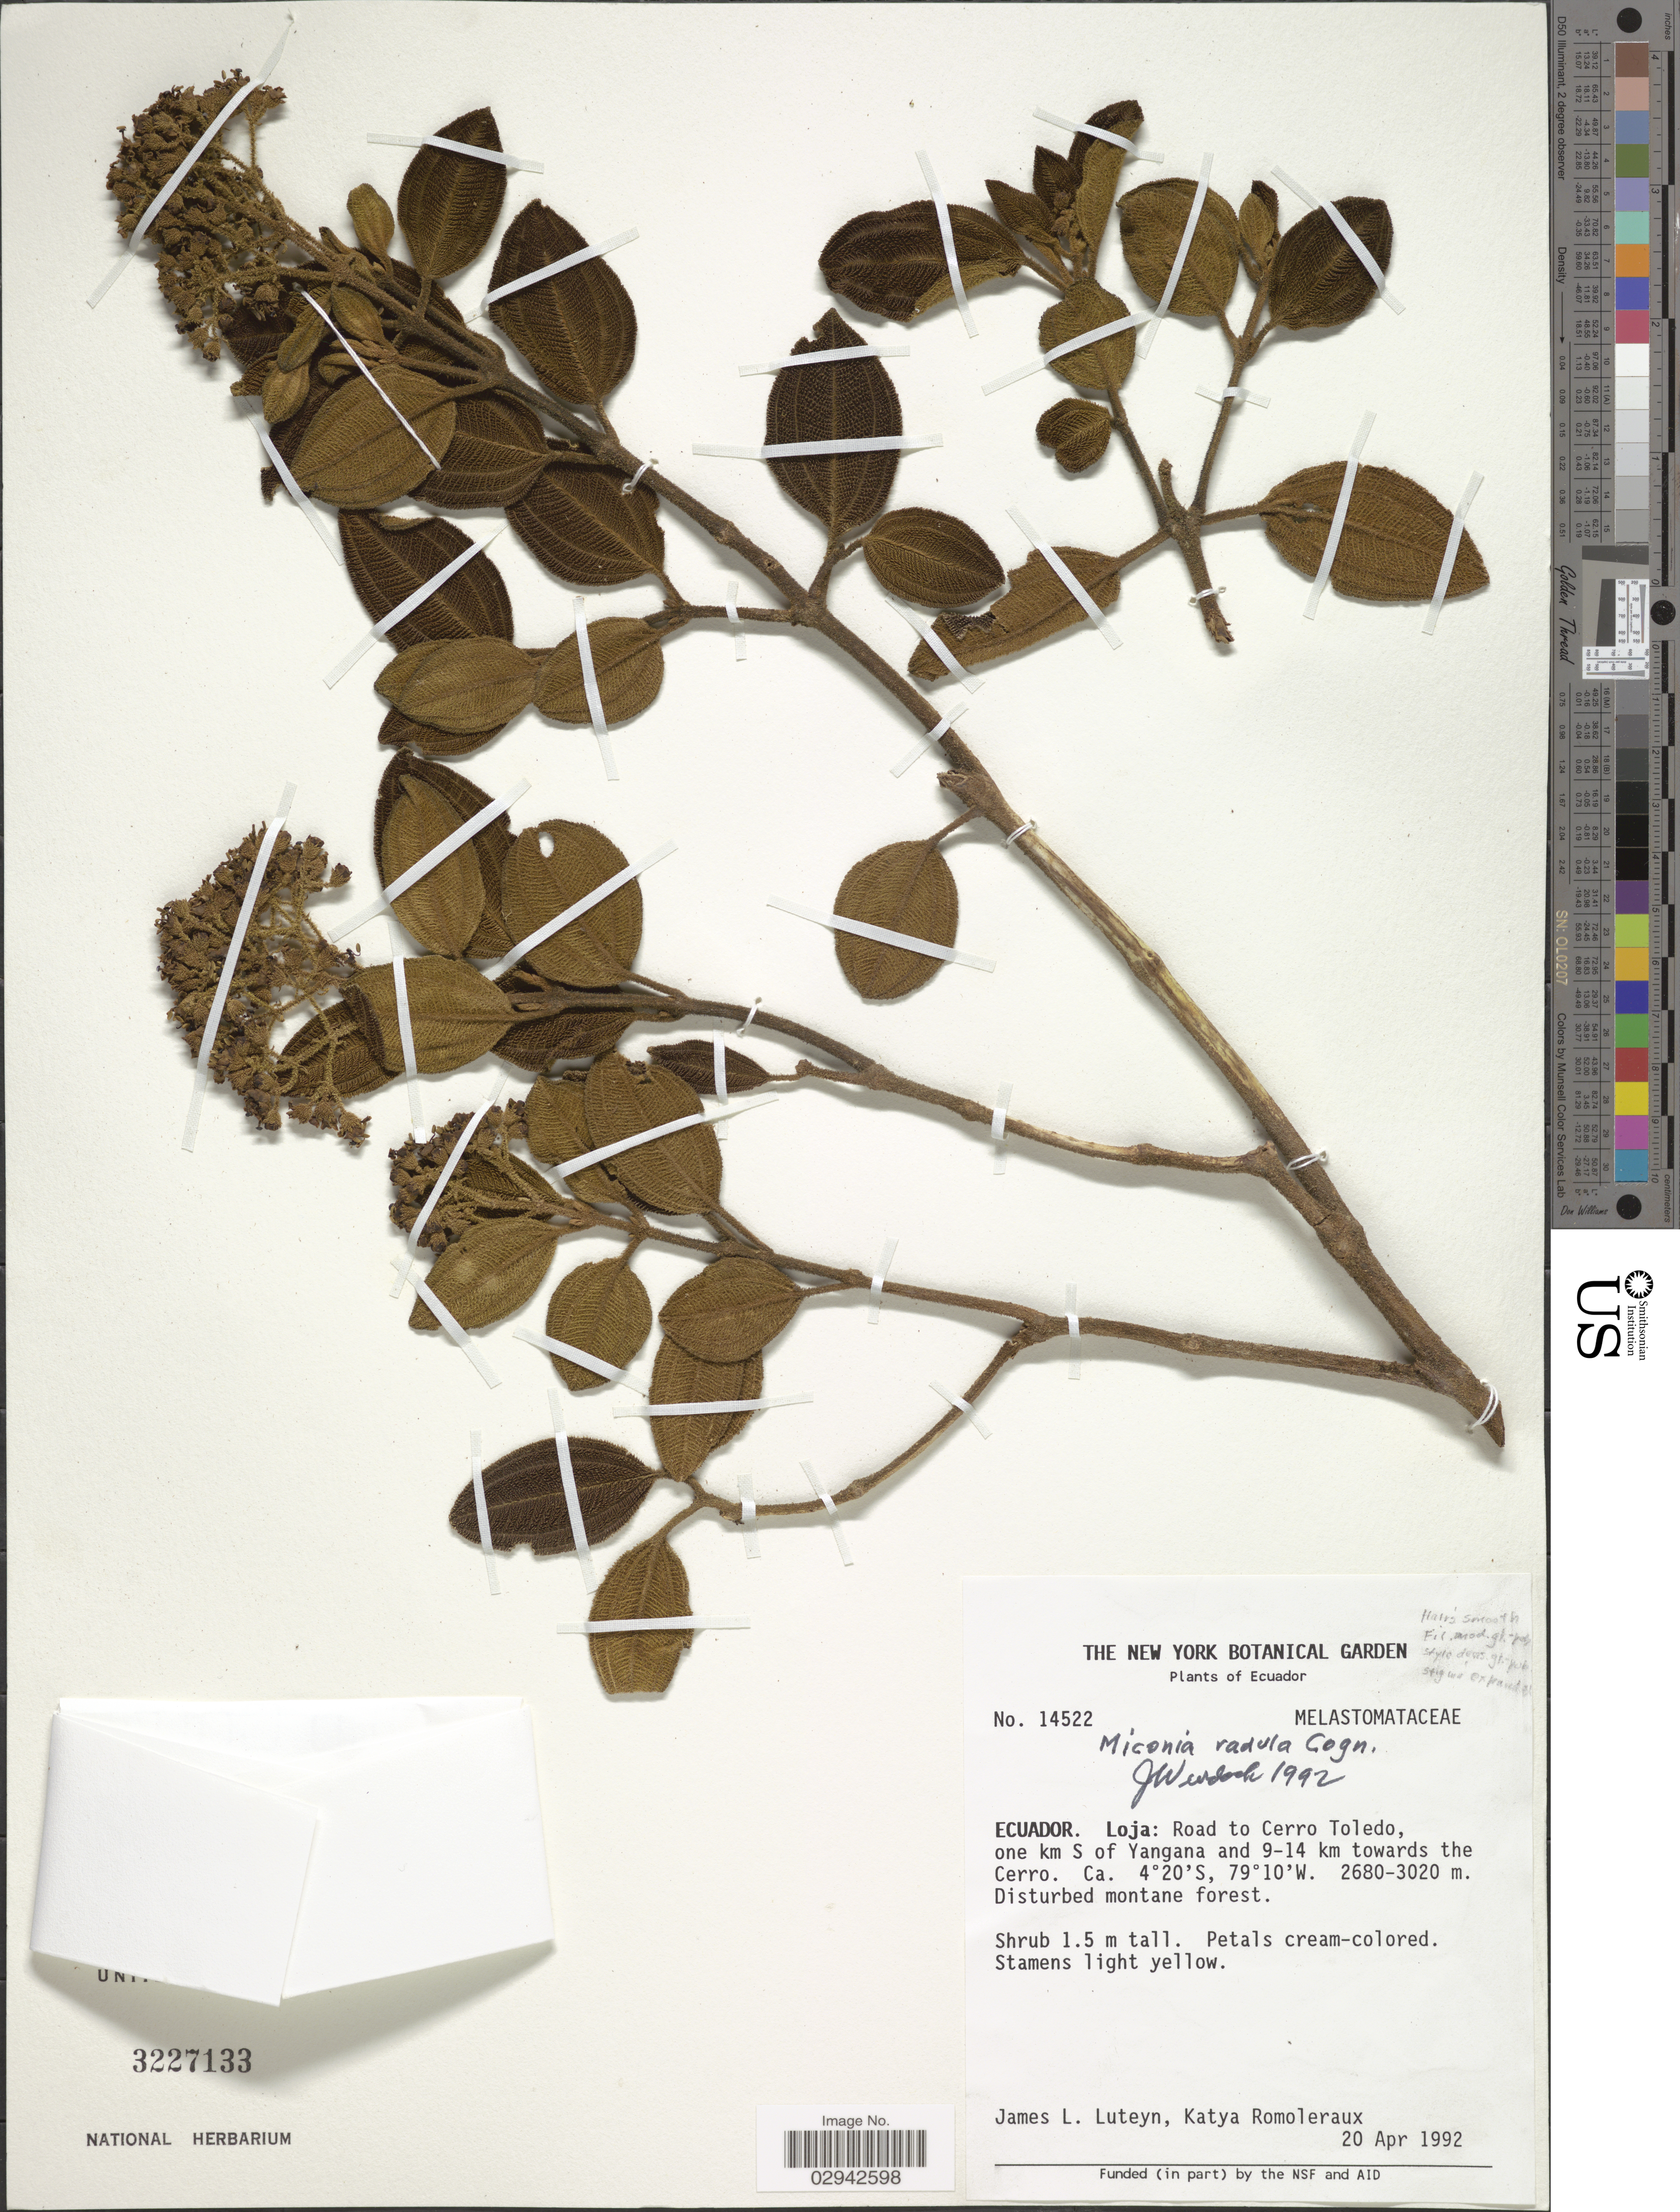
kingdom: Plantae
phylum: Tracheophyta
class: Magnoliopsida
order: Myrtales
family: Melastomataceae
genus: Miconia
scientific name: Miconia radulifolia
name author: (Benth.) Naudin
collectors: J. Luteyn & K. Romoleraux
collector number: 14522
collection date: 1992-04-20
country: Ecuador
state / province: Loja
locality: Road to Cerro Toledo, one km S of Yangana and 9-14 km towards the Cerro.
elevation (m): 2680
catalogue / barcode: US 3227133